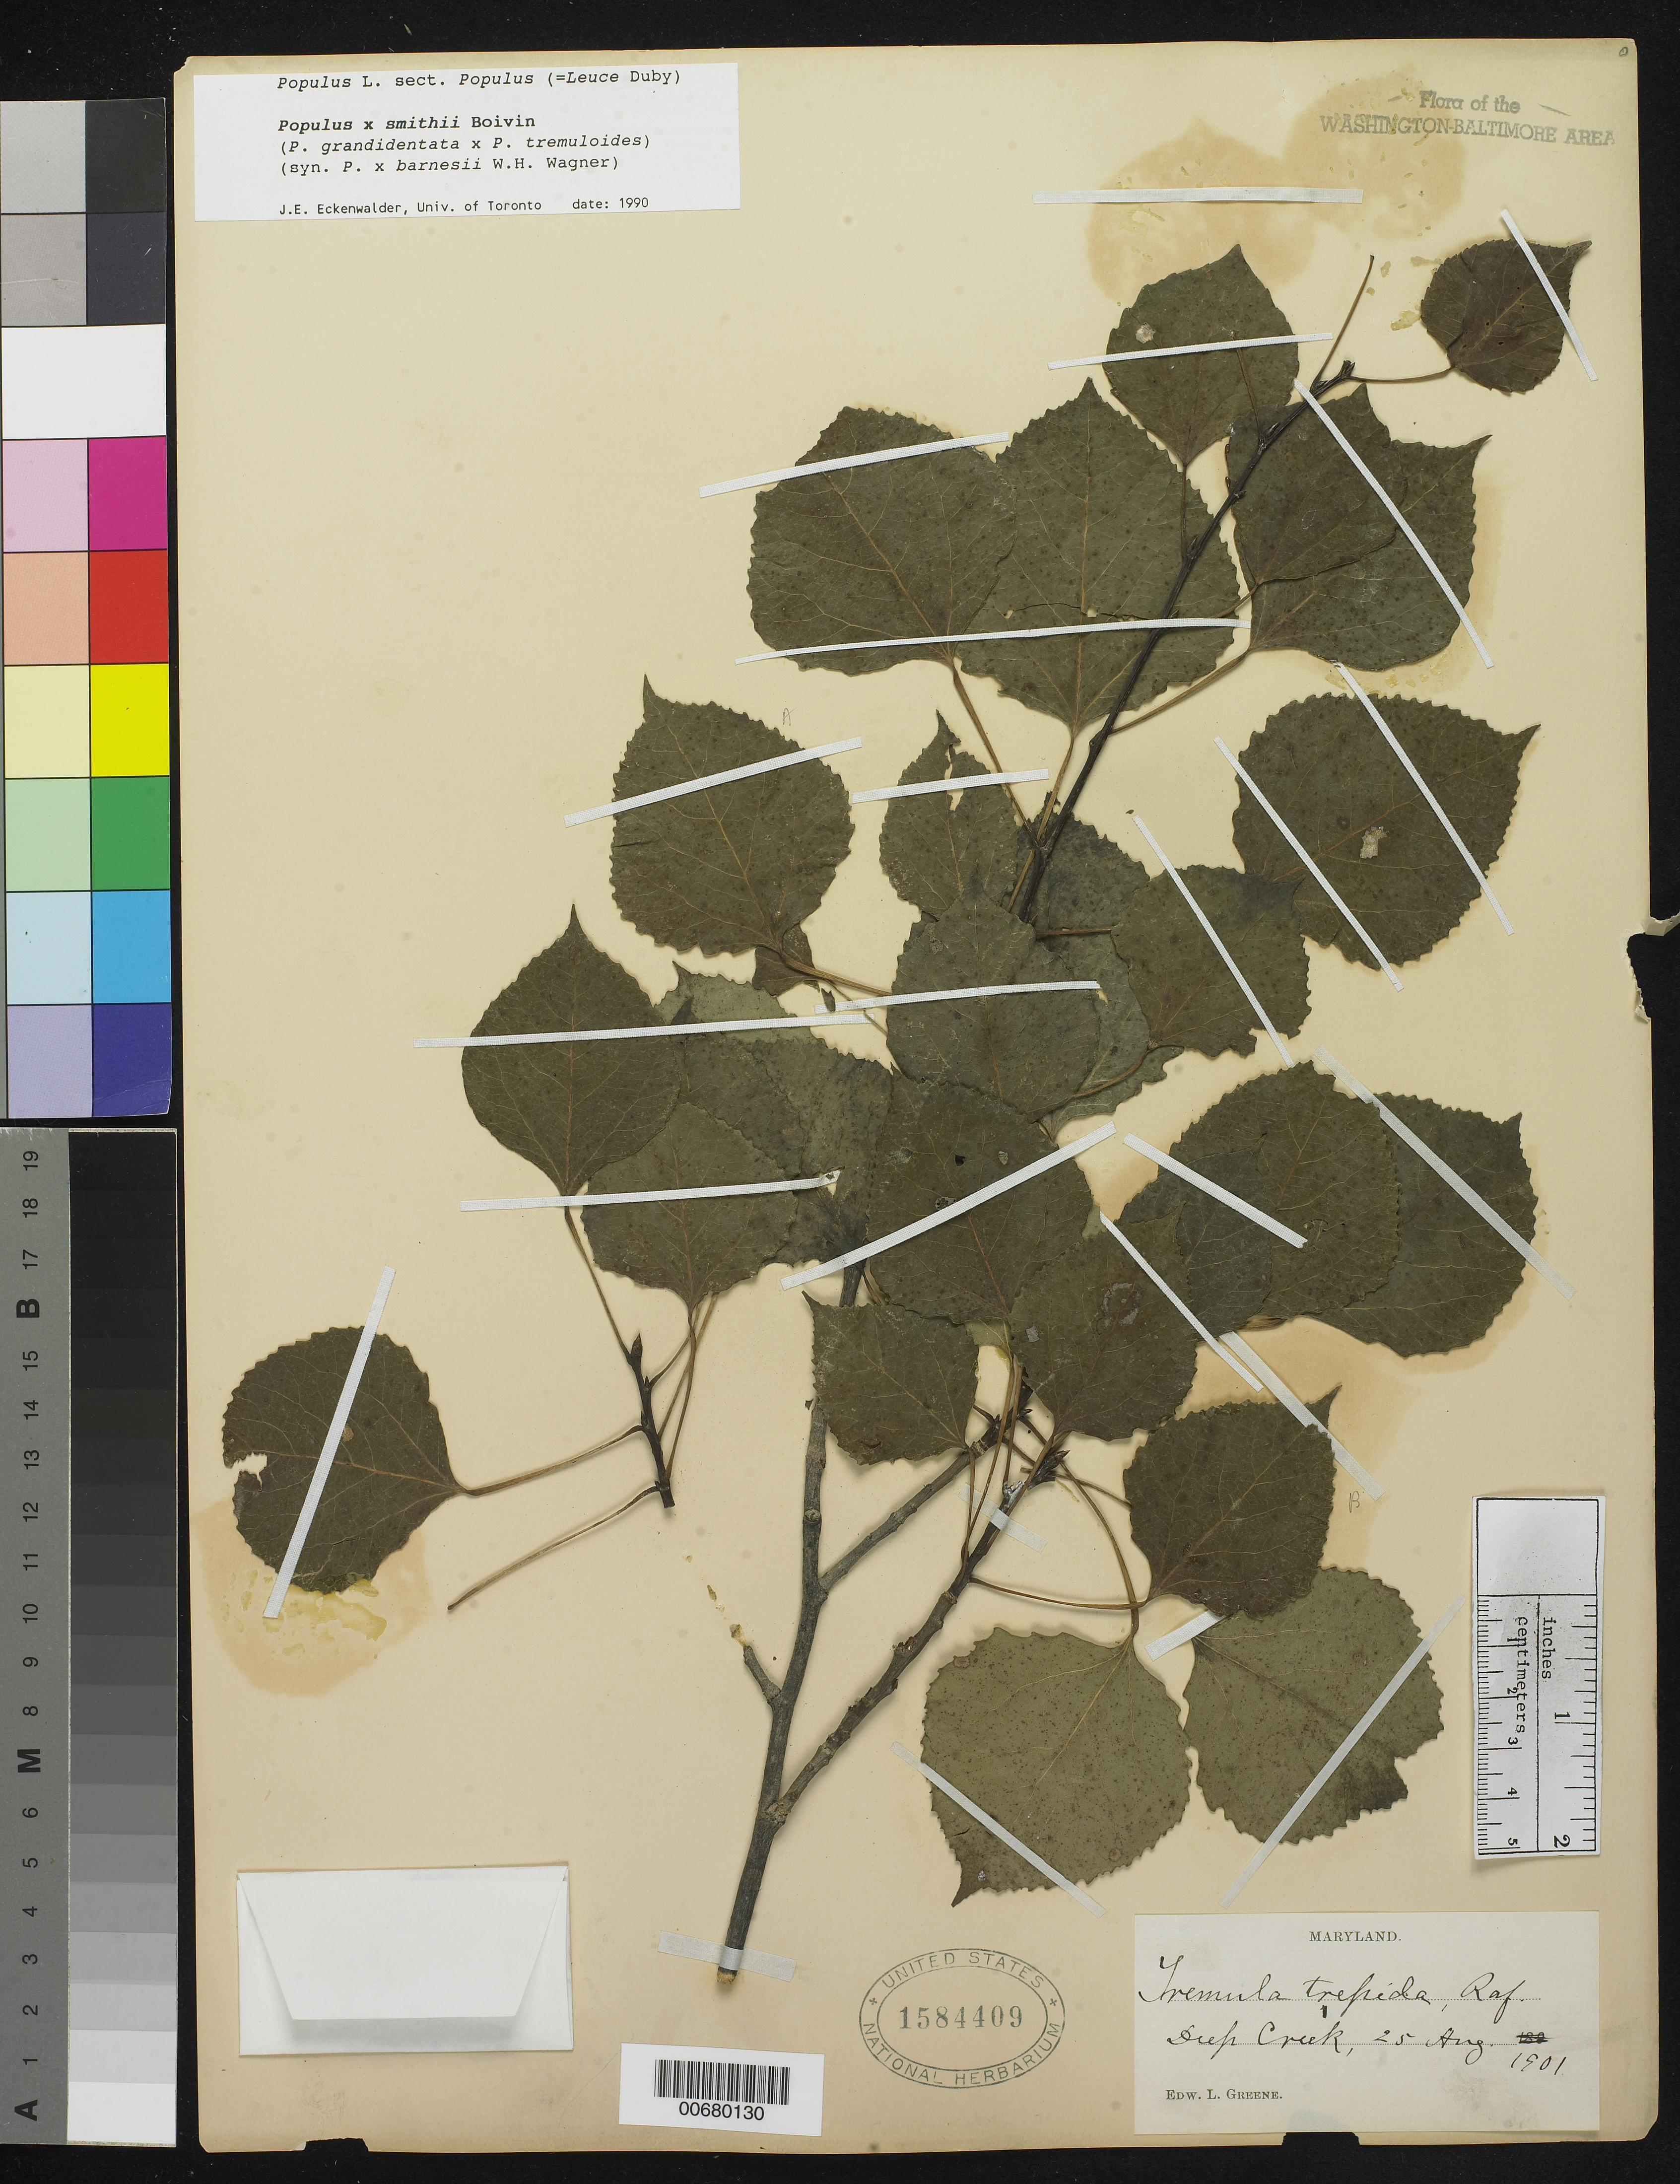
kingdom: Plantae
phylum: Tracheophyta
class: Magnoliopsida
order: Malpighiales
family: Salicaceae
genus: Populus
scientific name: Populus x smithii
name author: B. Boivin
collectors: E. L. Greene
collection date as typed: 25 August 1901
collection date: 1901-08-25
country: United States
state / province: Maryland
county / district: Garrett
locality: Deep Creek.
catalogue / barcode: US 1584409